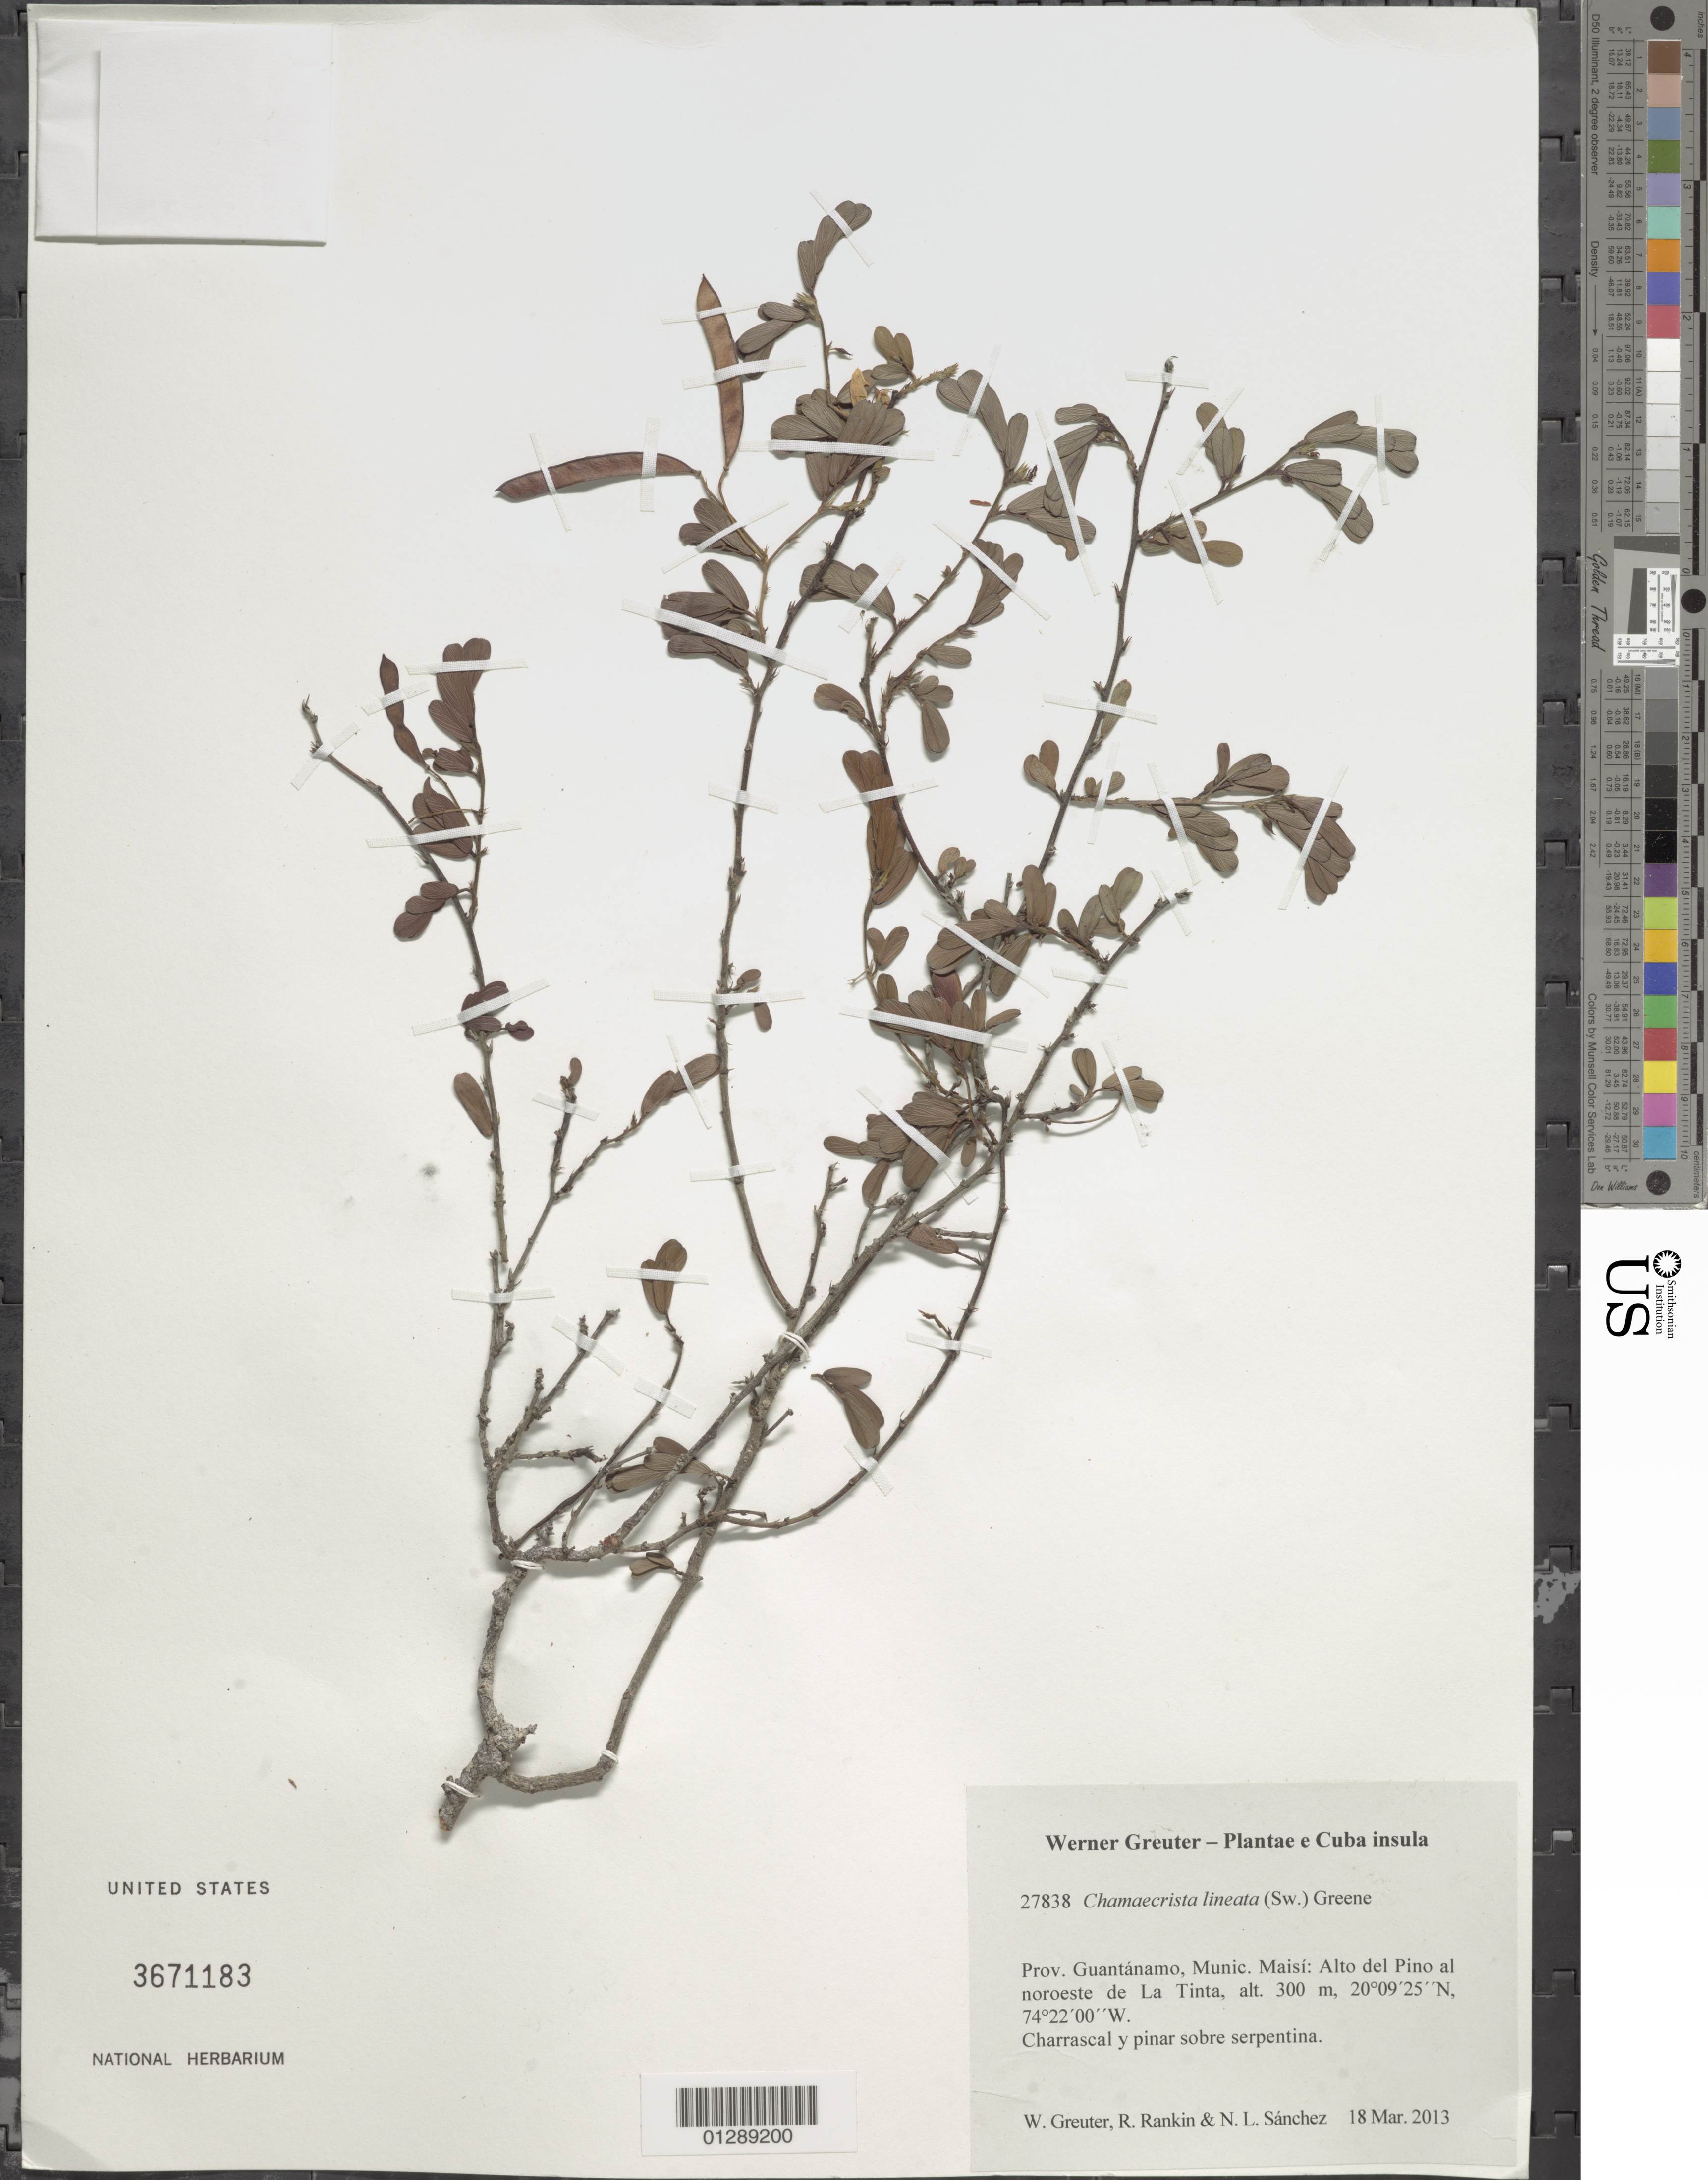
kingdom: Plantae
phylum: Tracheophyta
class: Magnoliopsida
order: Fabales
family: Fabaceae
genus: Chamaecrista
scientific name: Chamaecrista diphylla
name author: (L.) Greene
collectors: W. R. Greuter, R. Rankin Rodriguez & N. Sanchez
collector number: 27838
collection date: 2013-03-18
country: Cuba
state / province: Guantanamo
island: Cuba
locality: Munic. Maisí: Alto del Pino al noroeste de La Tinta.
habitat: Charrascal y pinar sobre serpentina.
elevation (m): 300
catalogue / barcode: US 3671183